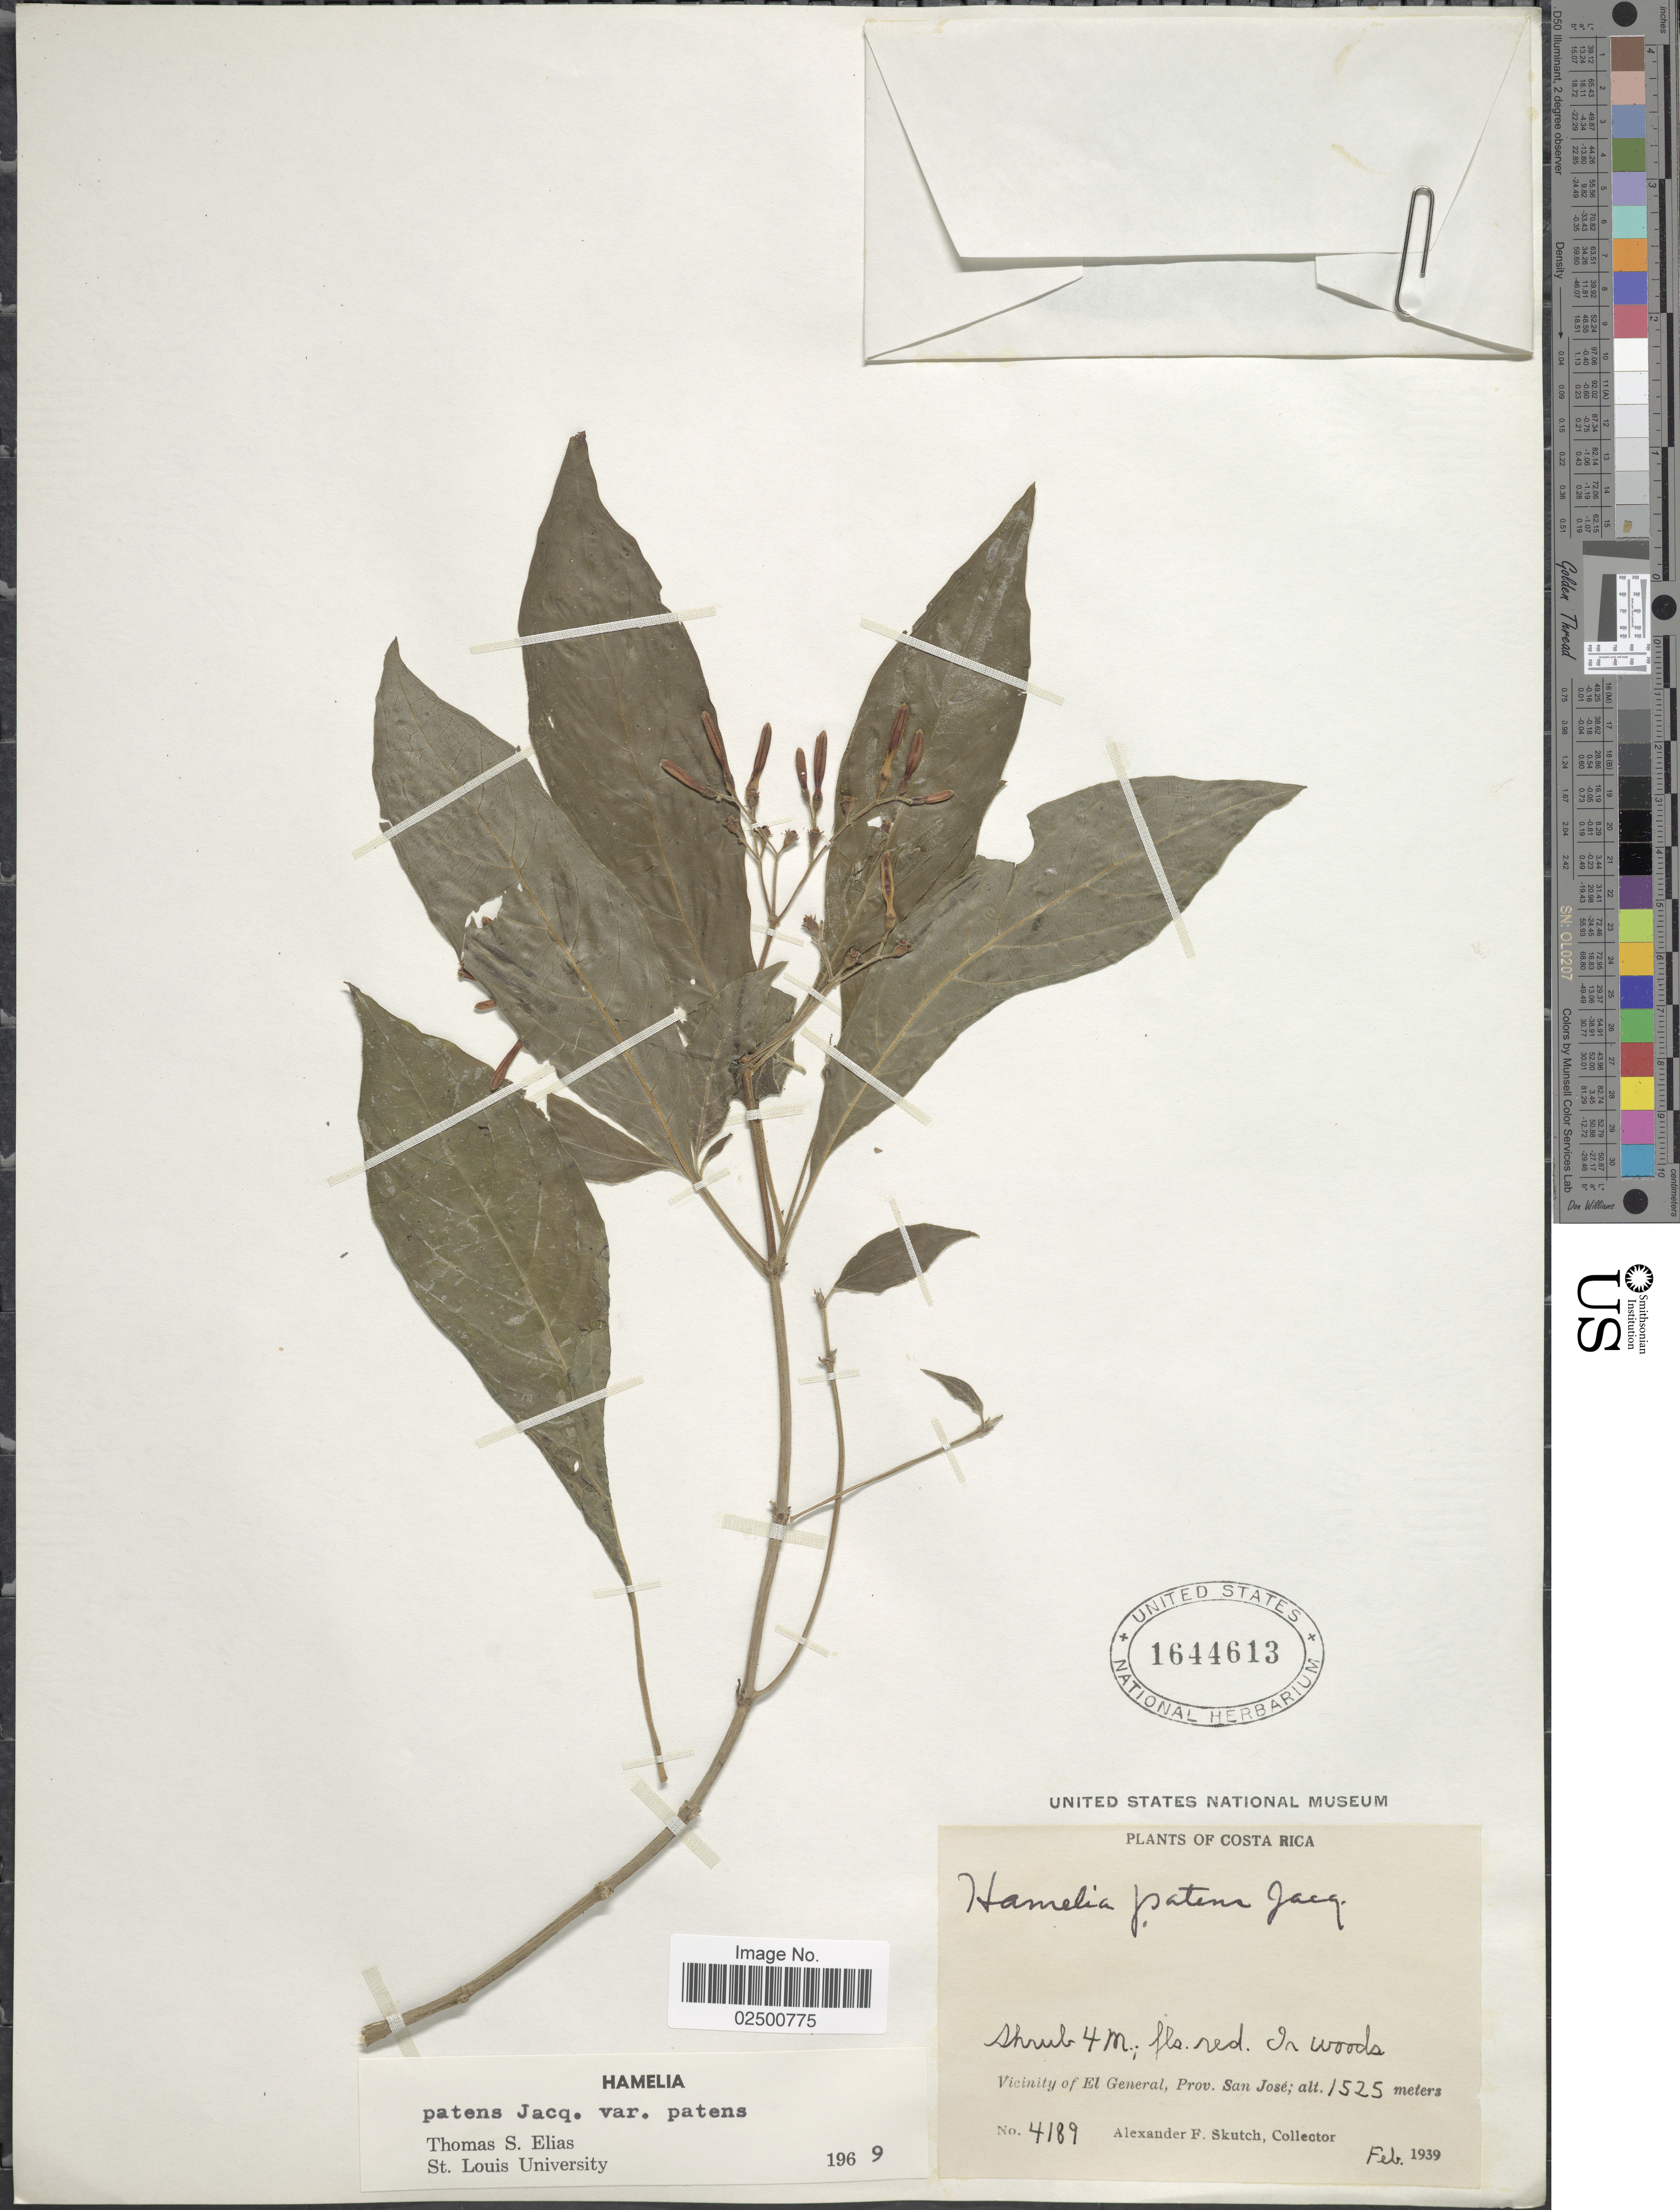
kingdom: Plantae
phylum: Tracheophyta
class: Magnoliopsida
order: Gentianales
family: Rubiaceae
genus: Hamelia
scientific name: Hamelia patens var. patens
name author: Jacq.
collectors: A. F. Skutch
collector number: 4189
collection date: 1939-02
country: Costa Rica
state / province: San José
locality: Vicinity of El General, Prov. San Jose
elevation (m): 1525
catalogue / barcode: US 1644613